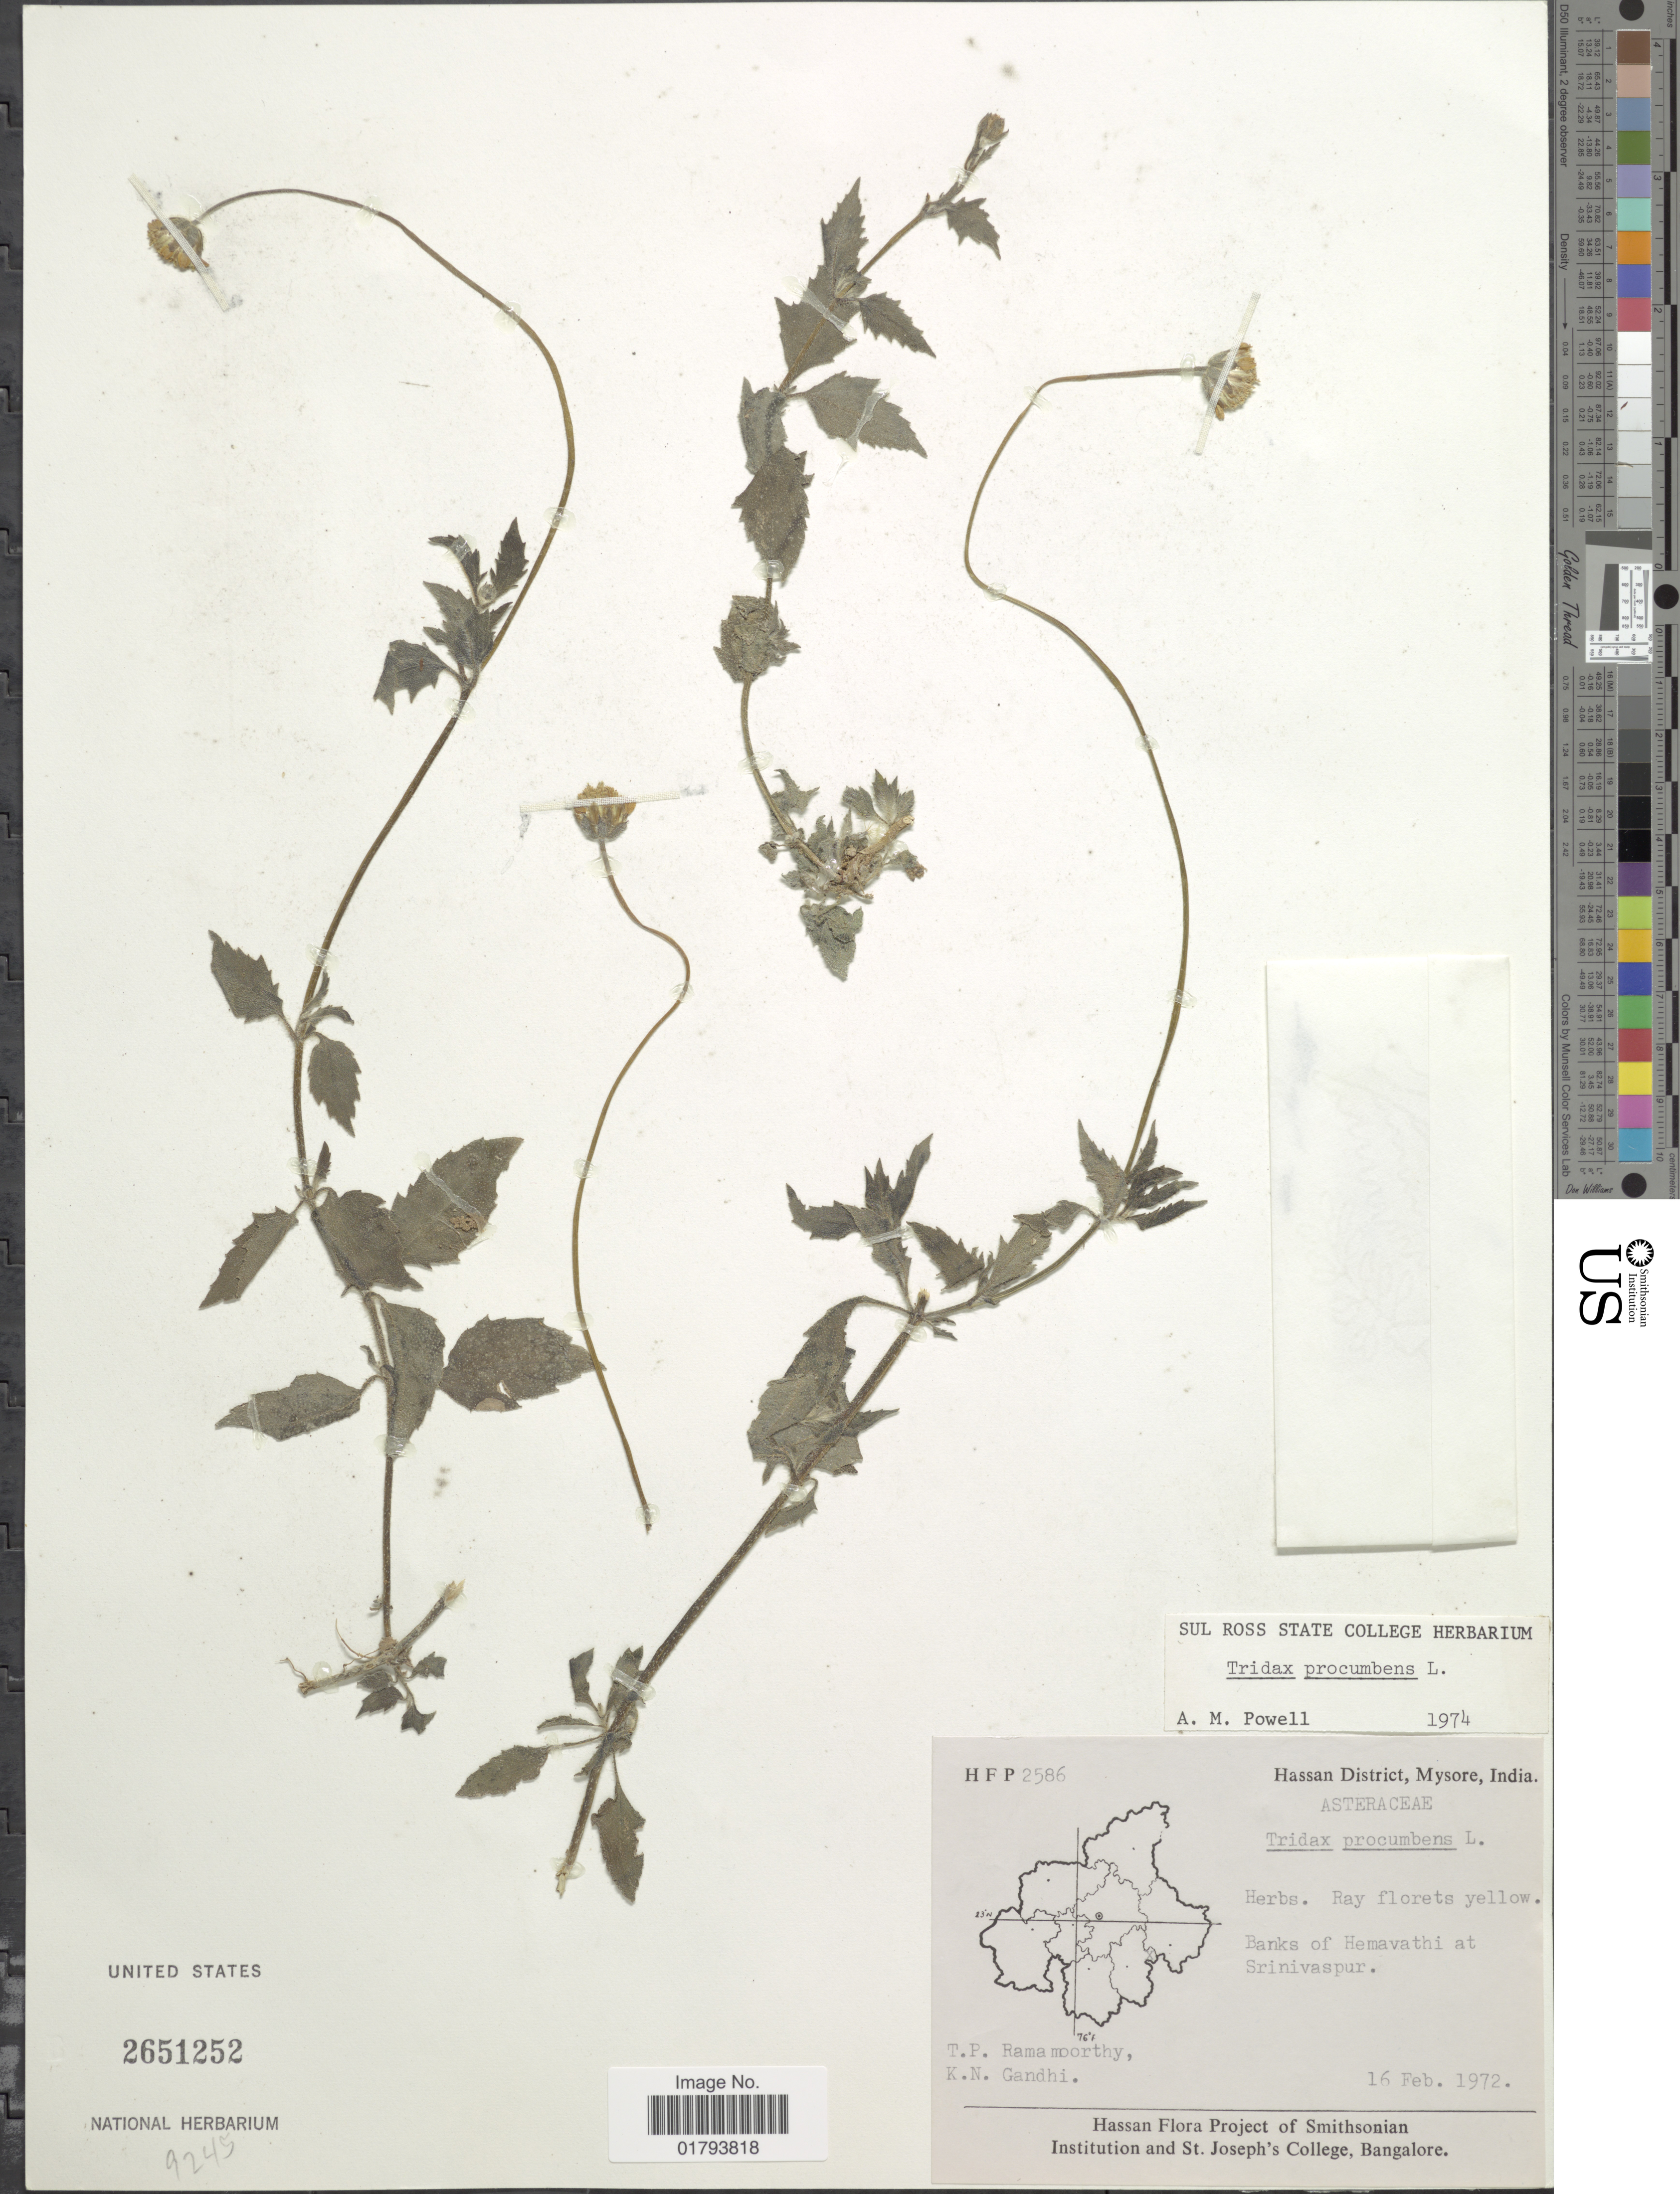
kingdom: Plantae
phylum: Tracheophyta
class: Magnoliopsida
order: Asterales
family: Asteraceae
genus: Tridax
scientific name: Tridax procumbens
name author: L.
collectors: T. P. Ramamoorthy & K. N. Gandhi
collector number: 2586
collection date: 1972-02-16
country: India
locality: Hassan District, Mysore, Banks of Hemavathi at Srinivaspur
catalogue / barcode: US 2651252